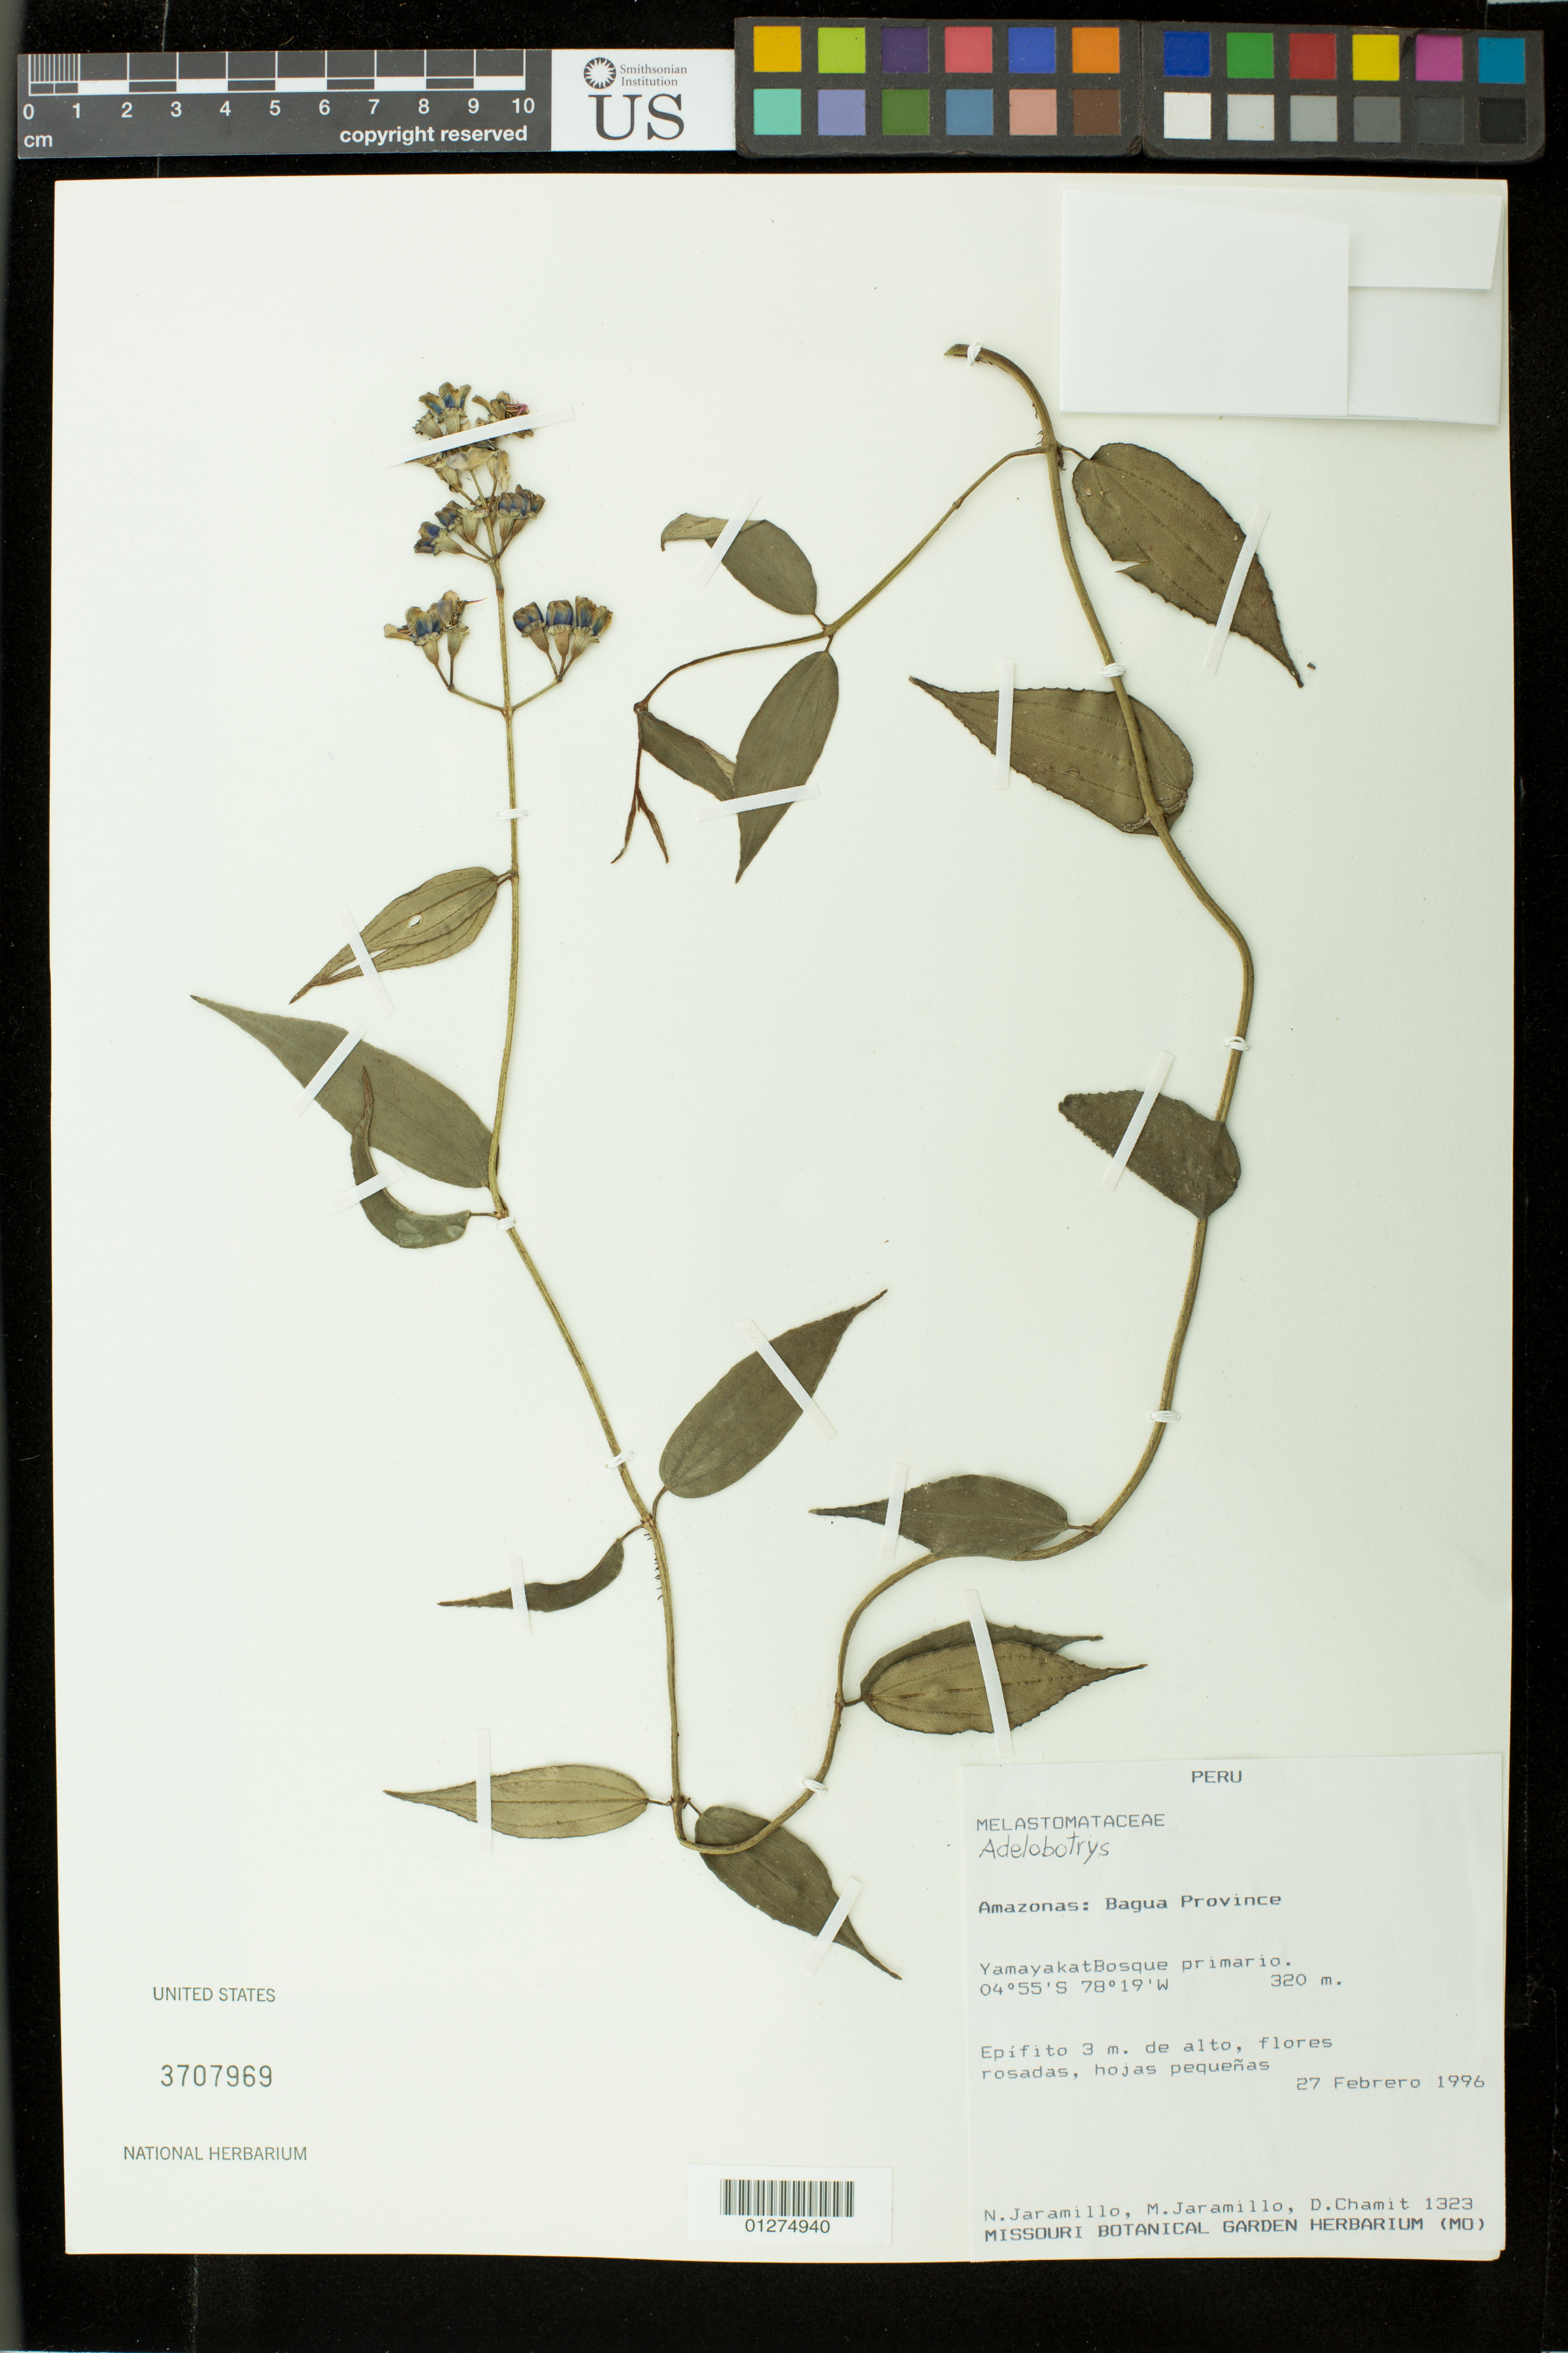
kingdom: Plantae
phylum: Tracheophyta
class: Magnoliopsida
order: Myrtales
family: Melastomataceae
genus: Adelobotrys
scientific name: Adelobotrys sp.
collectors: N. Jaramillo, M. Jaramillo & D. Chamit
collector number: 1323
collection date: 1996-02-27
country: Peru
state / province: Amazonas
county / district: Bagua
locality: Yamayakat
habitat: bosque primario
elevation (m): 320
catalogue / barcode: US 3707969